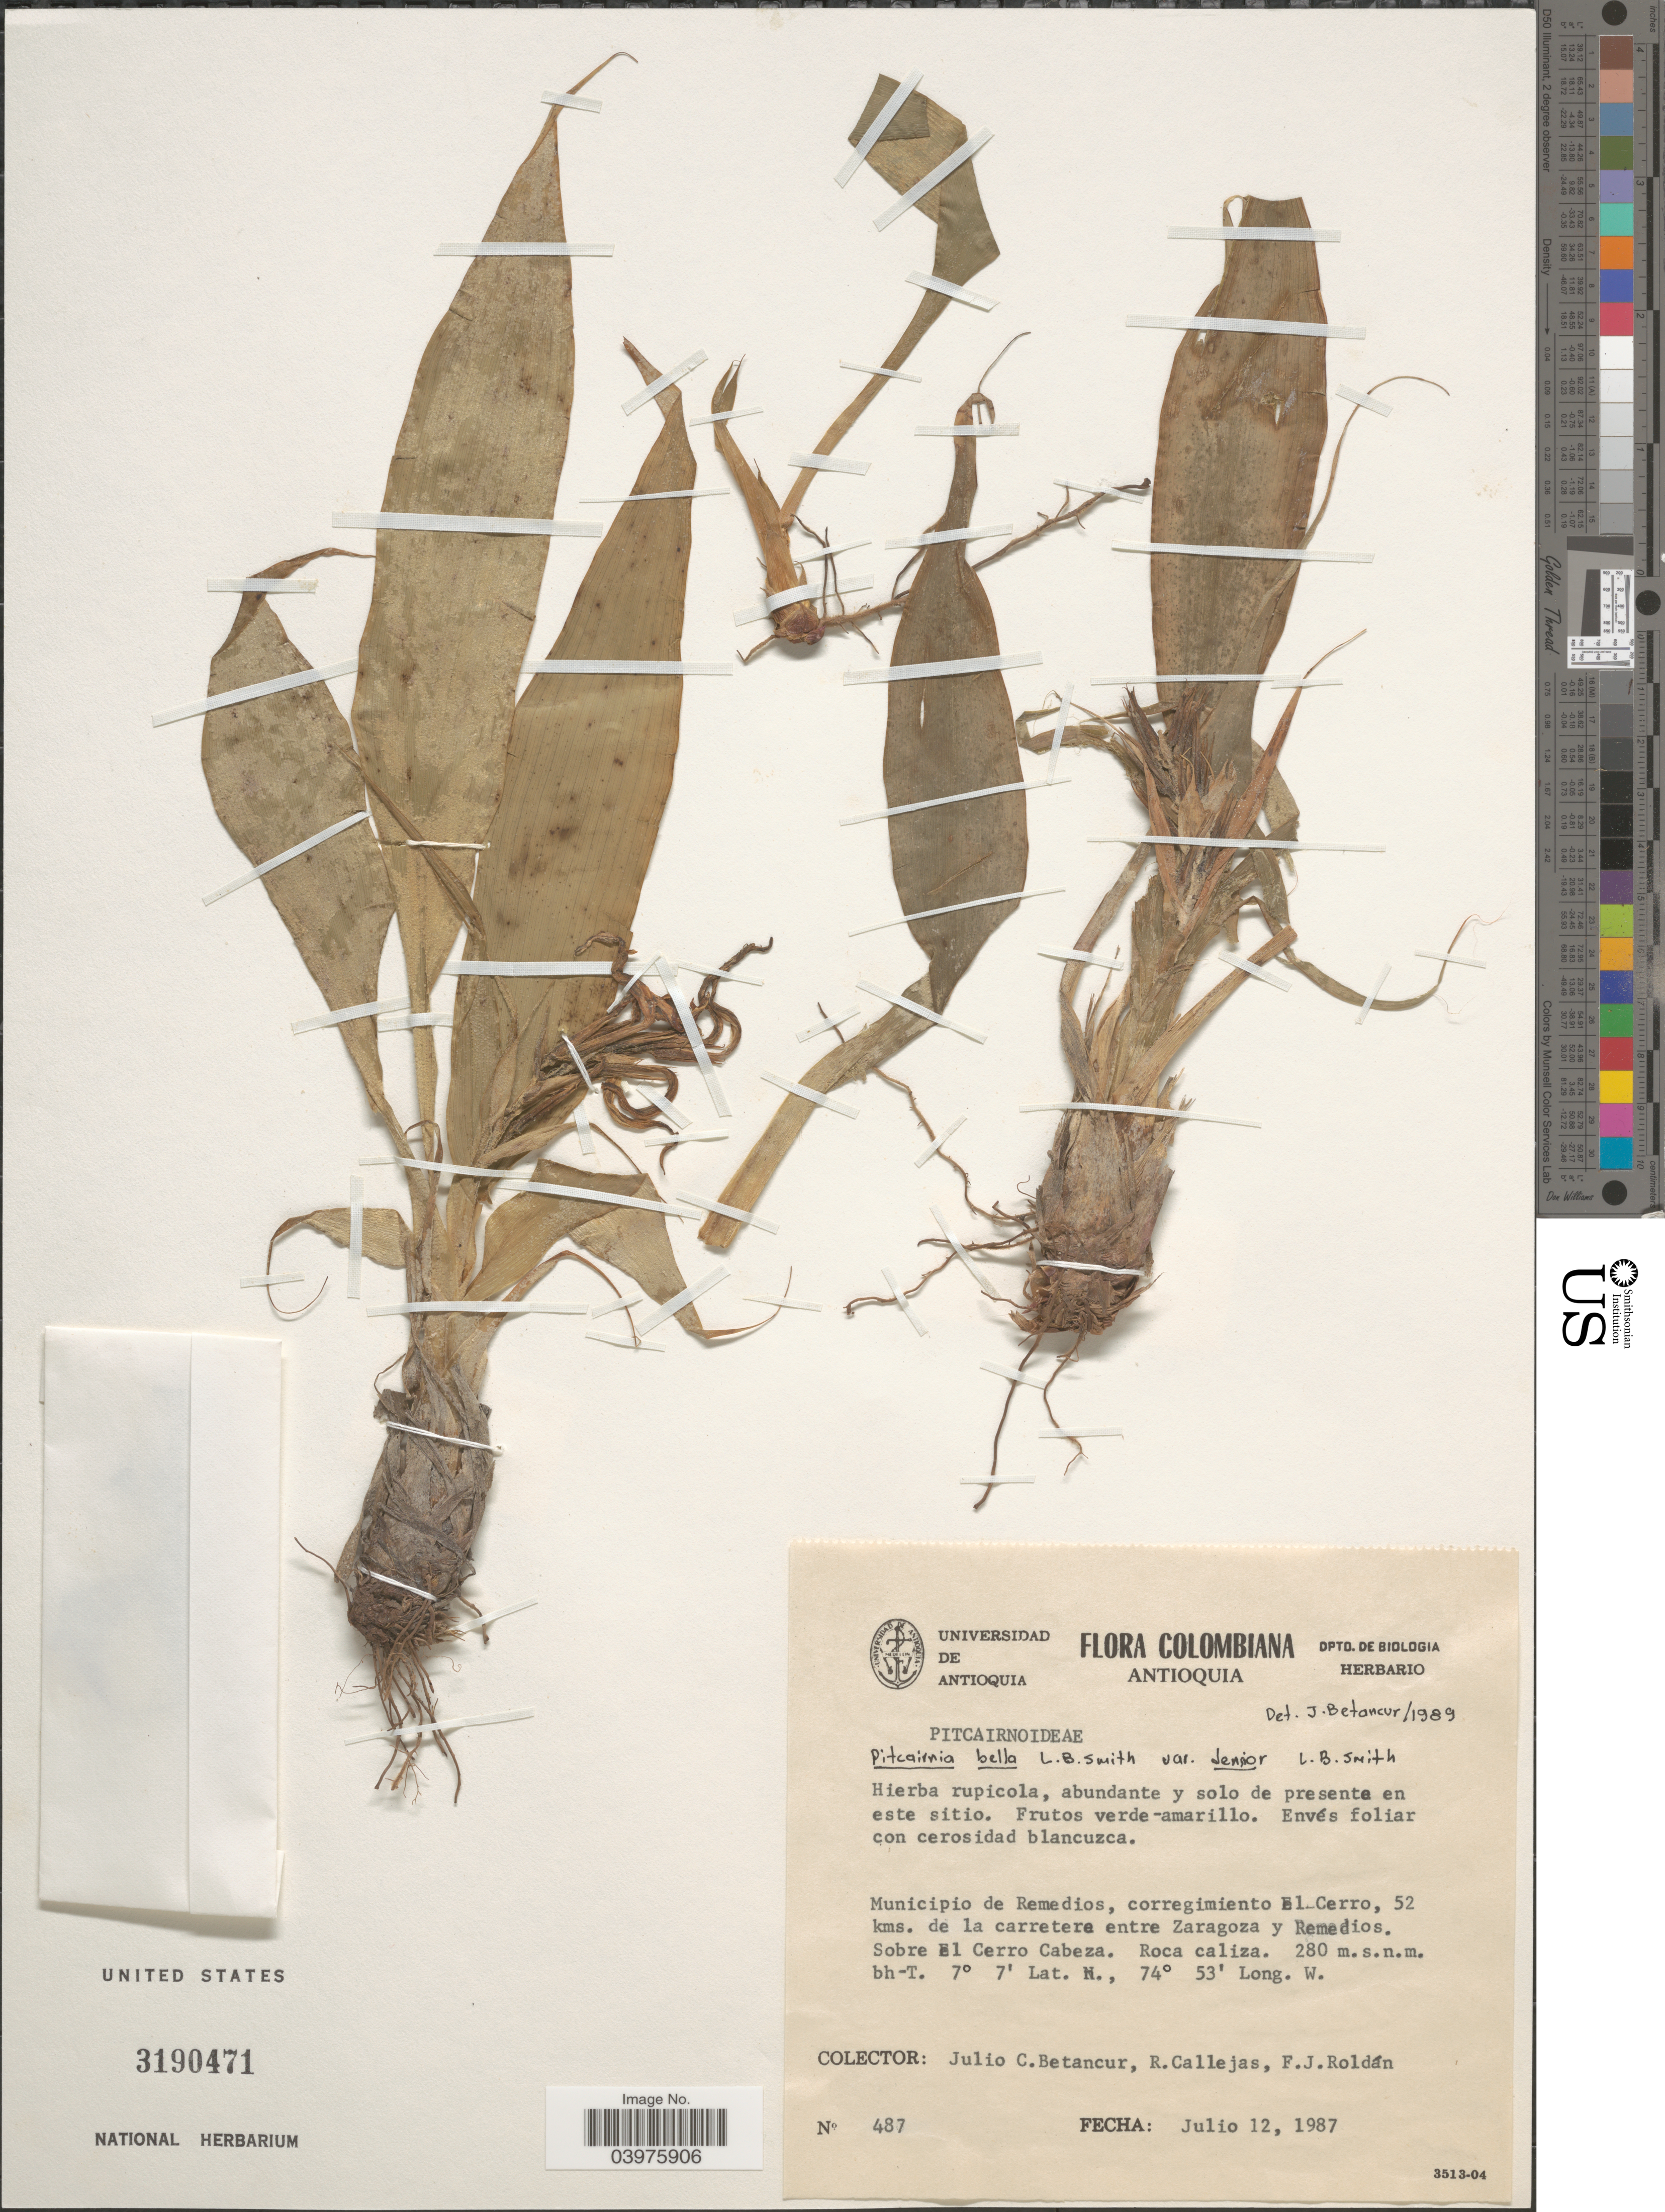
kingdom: Plantae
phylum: Tracheophyta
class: Liliopsida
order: Poales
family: Bromeliaceae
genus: Pitcairnia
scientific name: Pitcairnia bella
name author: L.B. Sm.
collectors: J. C. Betancur, R. Callejas & F. J. Roldán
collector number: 487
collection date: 1987-07-12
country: Colombia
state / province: Antioquia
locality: Municipio de Remedios, corregimiento El Cerro, 52 kms. de la carretera entre Zaragoza y Remedios. Sobre El Cerro Cabeza.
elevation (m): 280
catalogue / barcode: US 3190471